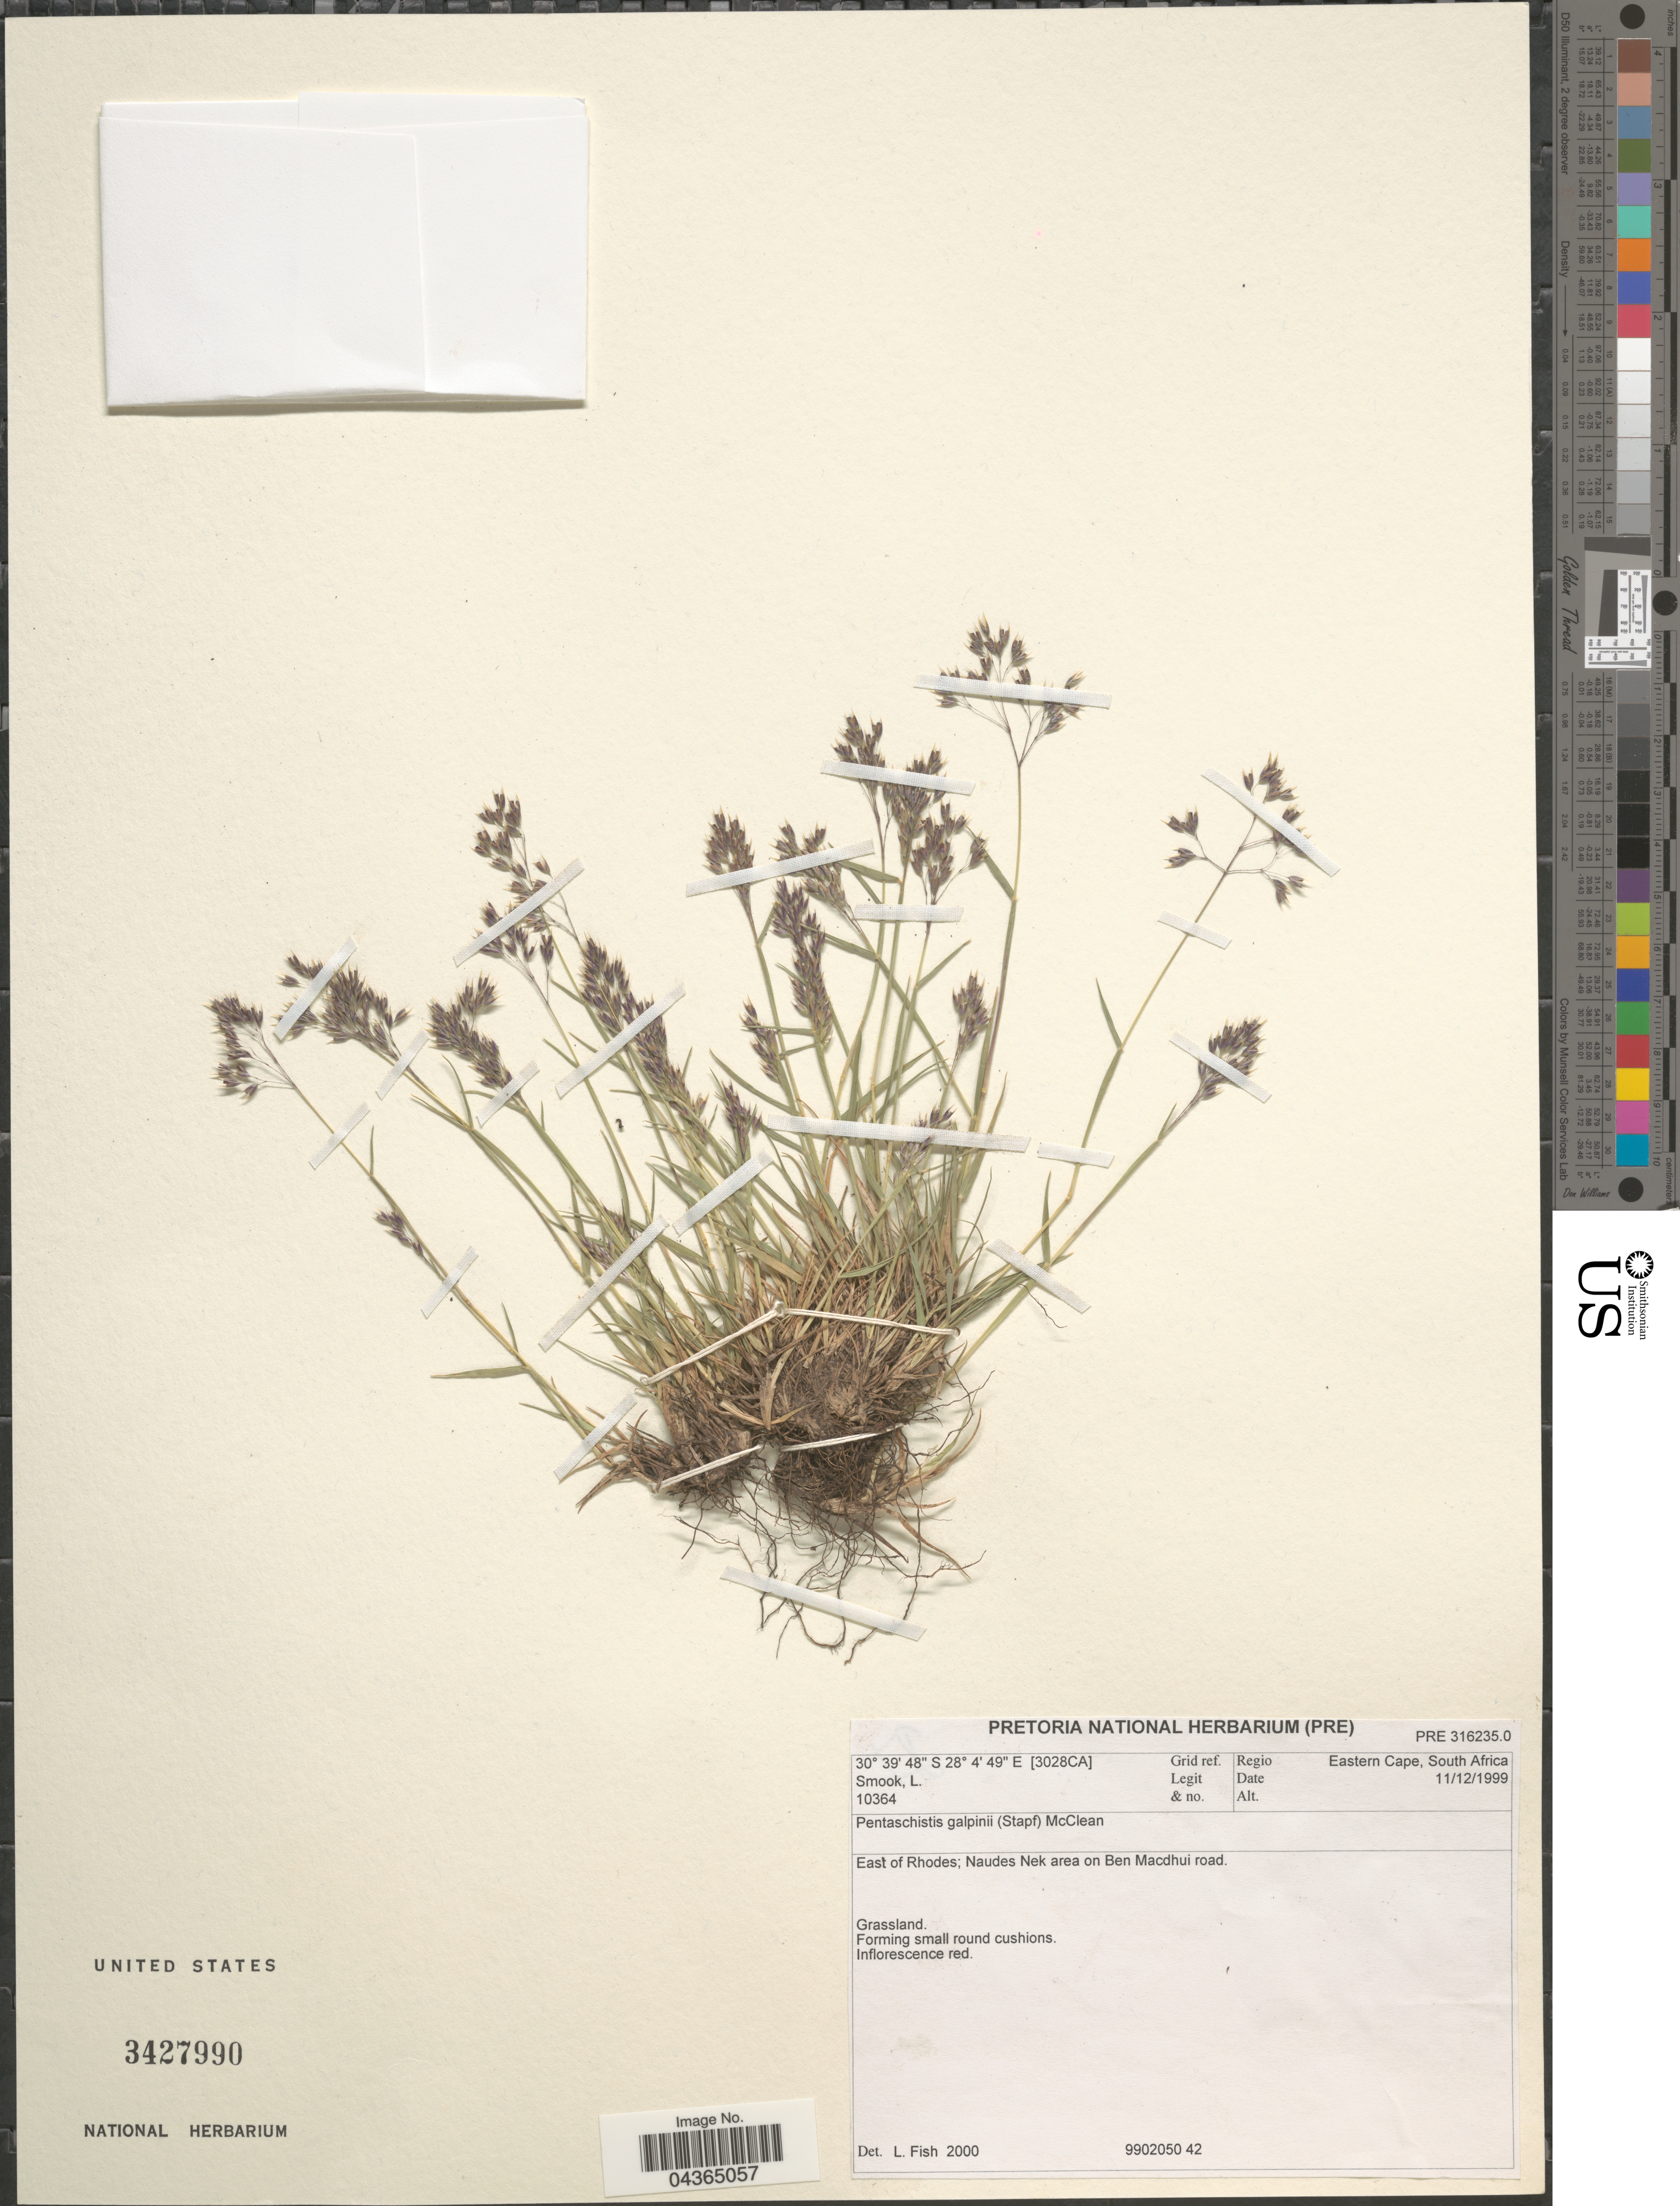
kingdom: Plantae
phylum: Tracheophyta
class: Liliopsida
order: Poales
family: Poaceae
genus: Pentameris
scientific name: Pentameris galpinii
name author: (Stapf) Galley & H.P. Linder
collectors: L. Smook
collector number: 10364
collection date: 1999-12-11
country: South Africa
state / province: Eastern Cape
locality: [3028CA] Grid ref. Regio Eastern Cape, South Africa. East of Rhodes; Naudes Nek area on Ben Macdhui road.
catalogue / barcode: US 3427990